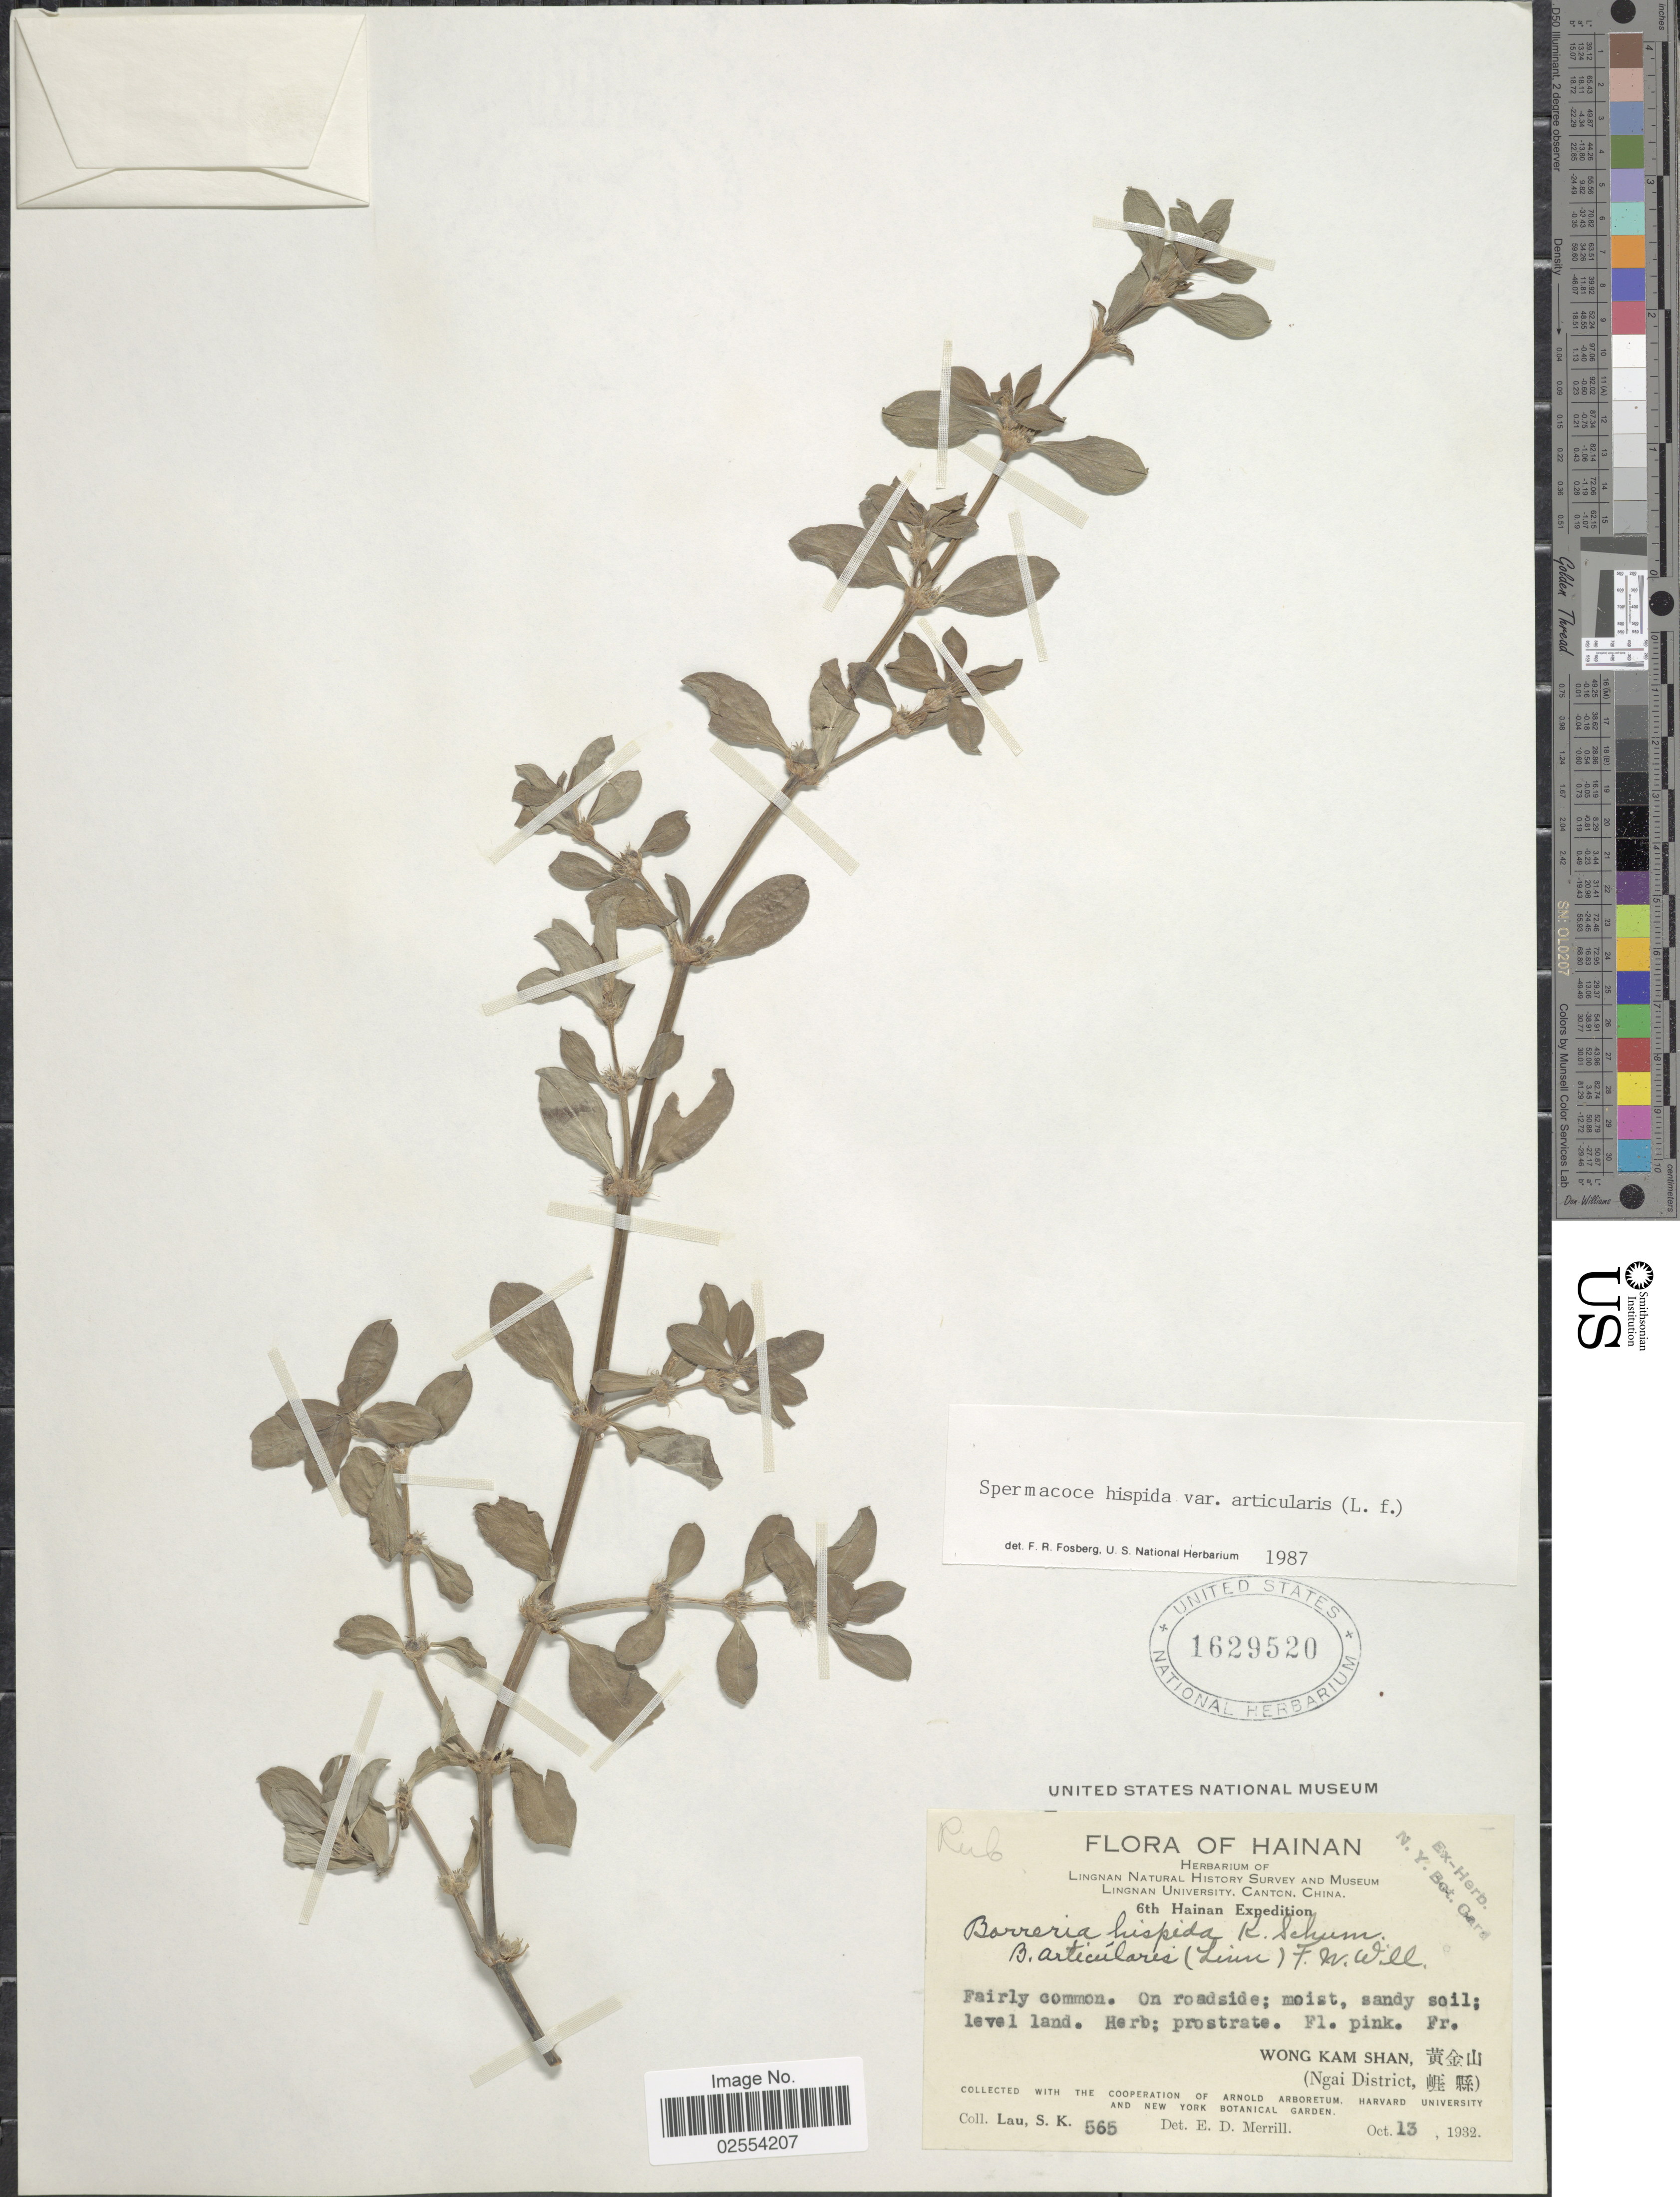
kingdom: Plantae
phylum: Tracheophyta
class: Magnoliopsida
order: Gentianales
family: Rubiaceae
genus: Spermacoce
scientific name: Spermacoce articularis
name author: L. f.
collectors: S. K. Lau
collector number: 565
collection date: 1932-10-13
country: China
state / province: Hainan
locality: Wong Kam Shan (Ngai District,)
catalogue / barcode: US 1629520